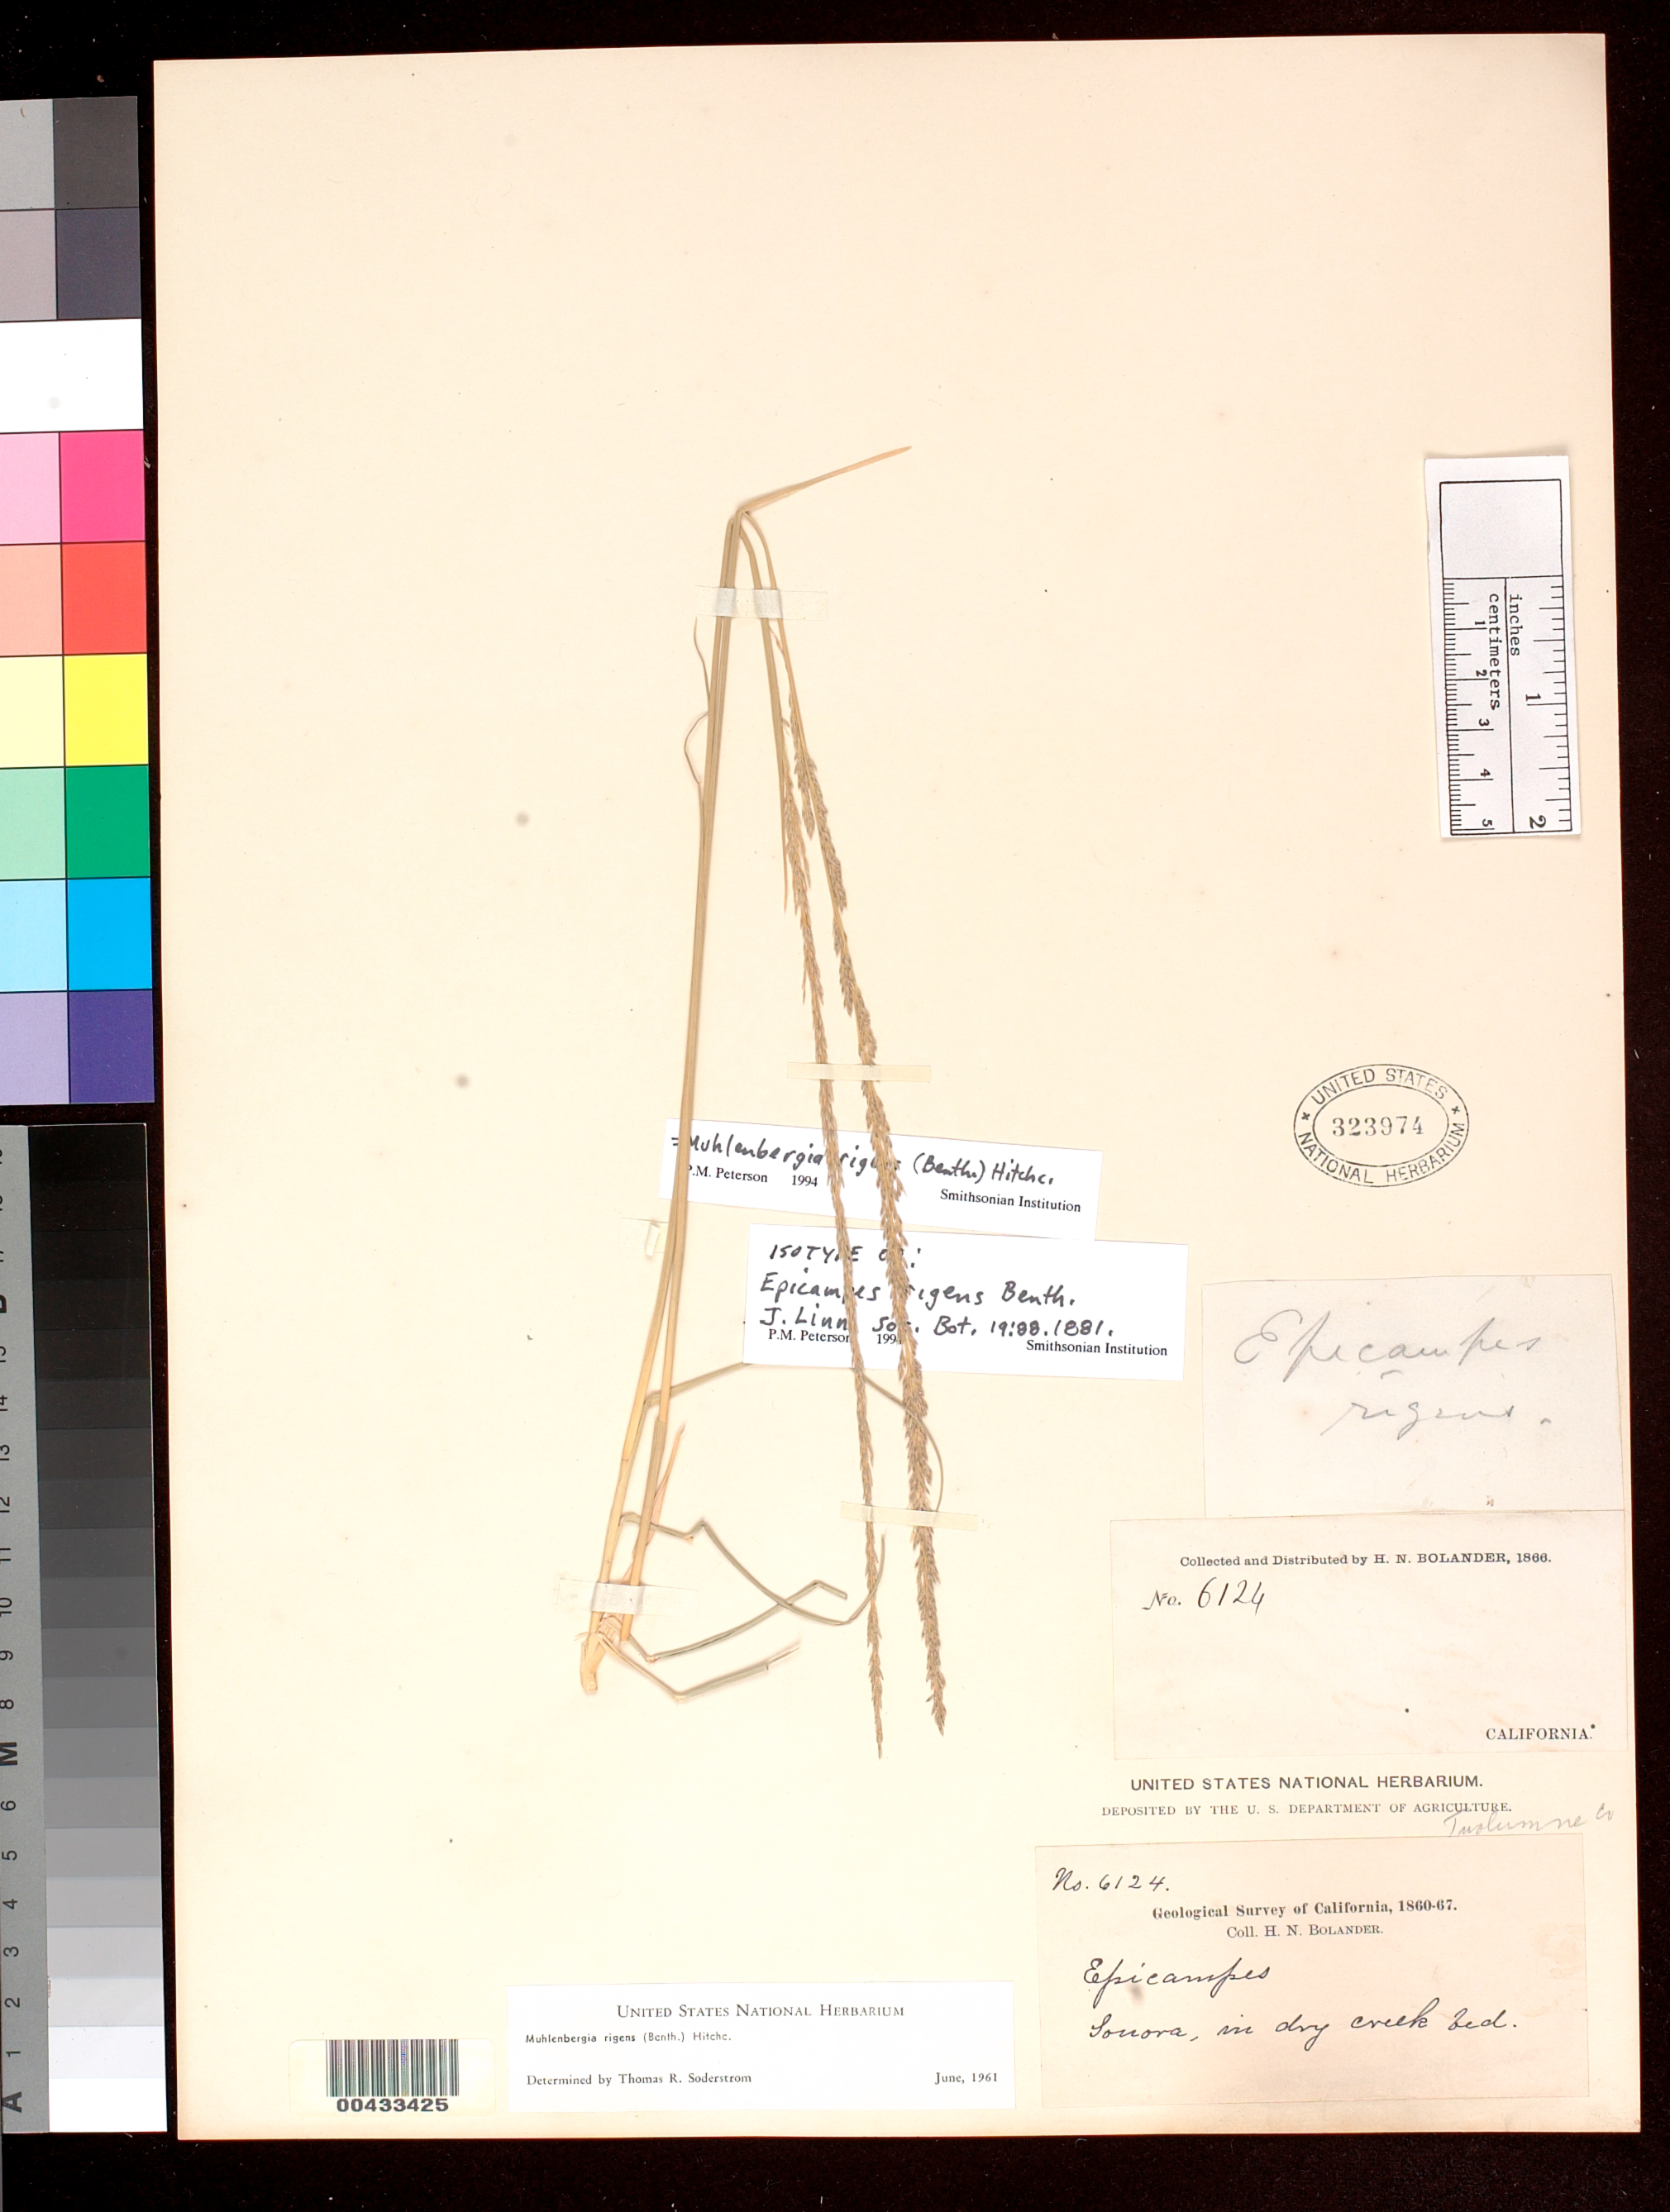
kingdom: Plantae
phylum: Tracheophyta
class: Liliopsida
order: Poales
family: Poaceae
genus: Epicampes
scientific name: Epicampes rigens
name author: Benth.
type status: Type Collection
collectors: H. Bolander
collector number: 6124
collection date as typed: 1860 to -- --- 1867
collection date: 1860/1867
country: United States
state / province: California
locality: Sonora.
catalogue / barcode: US 323974